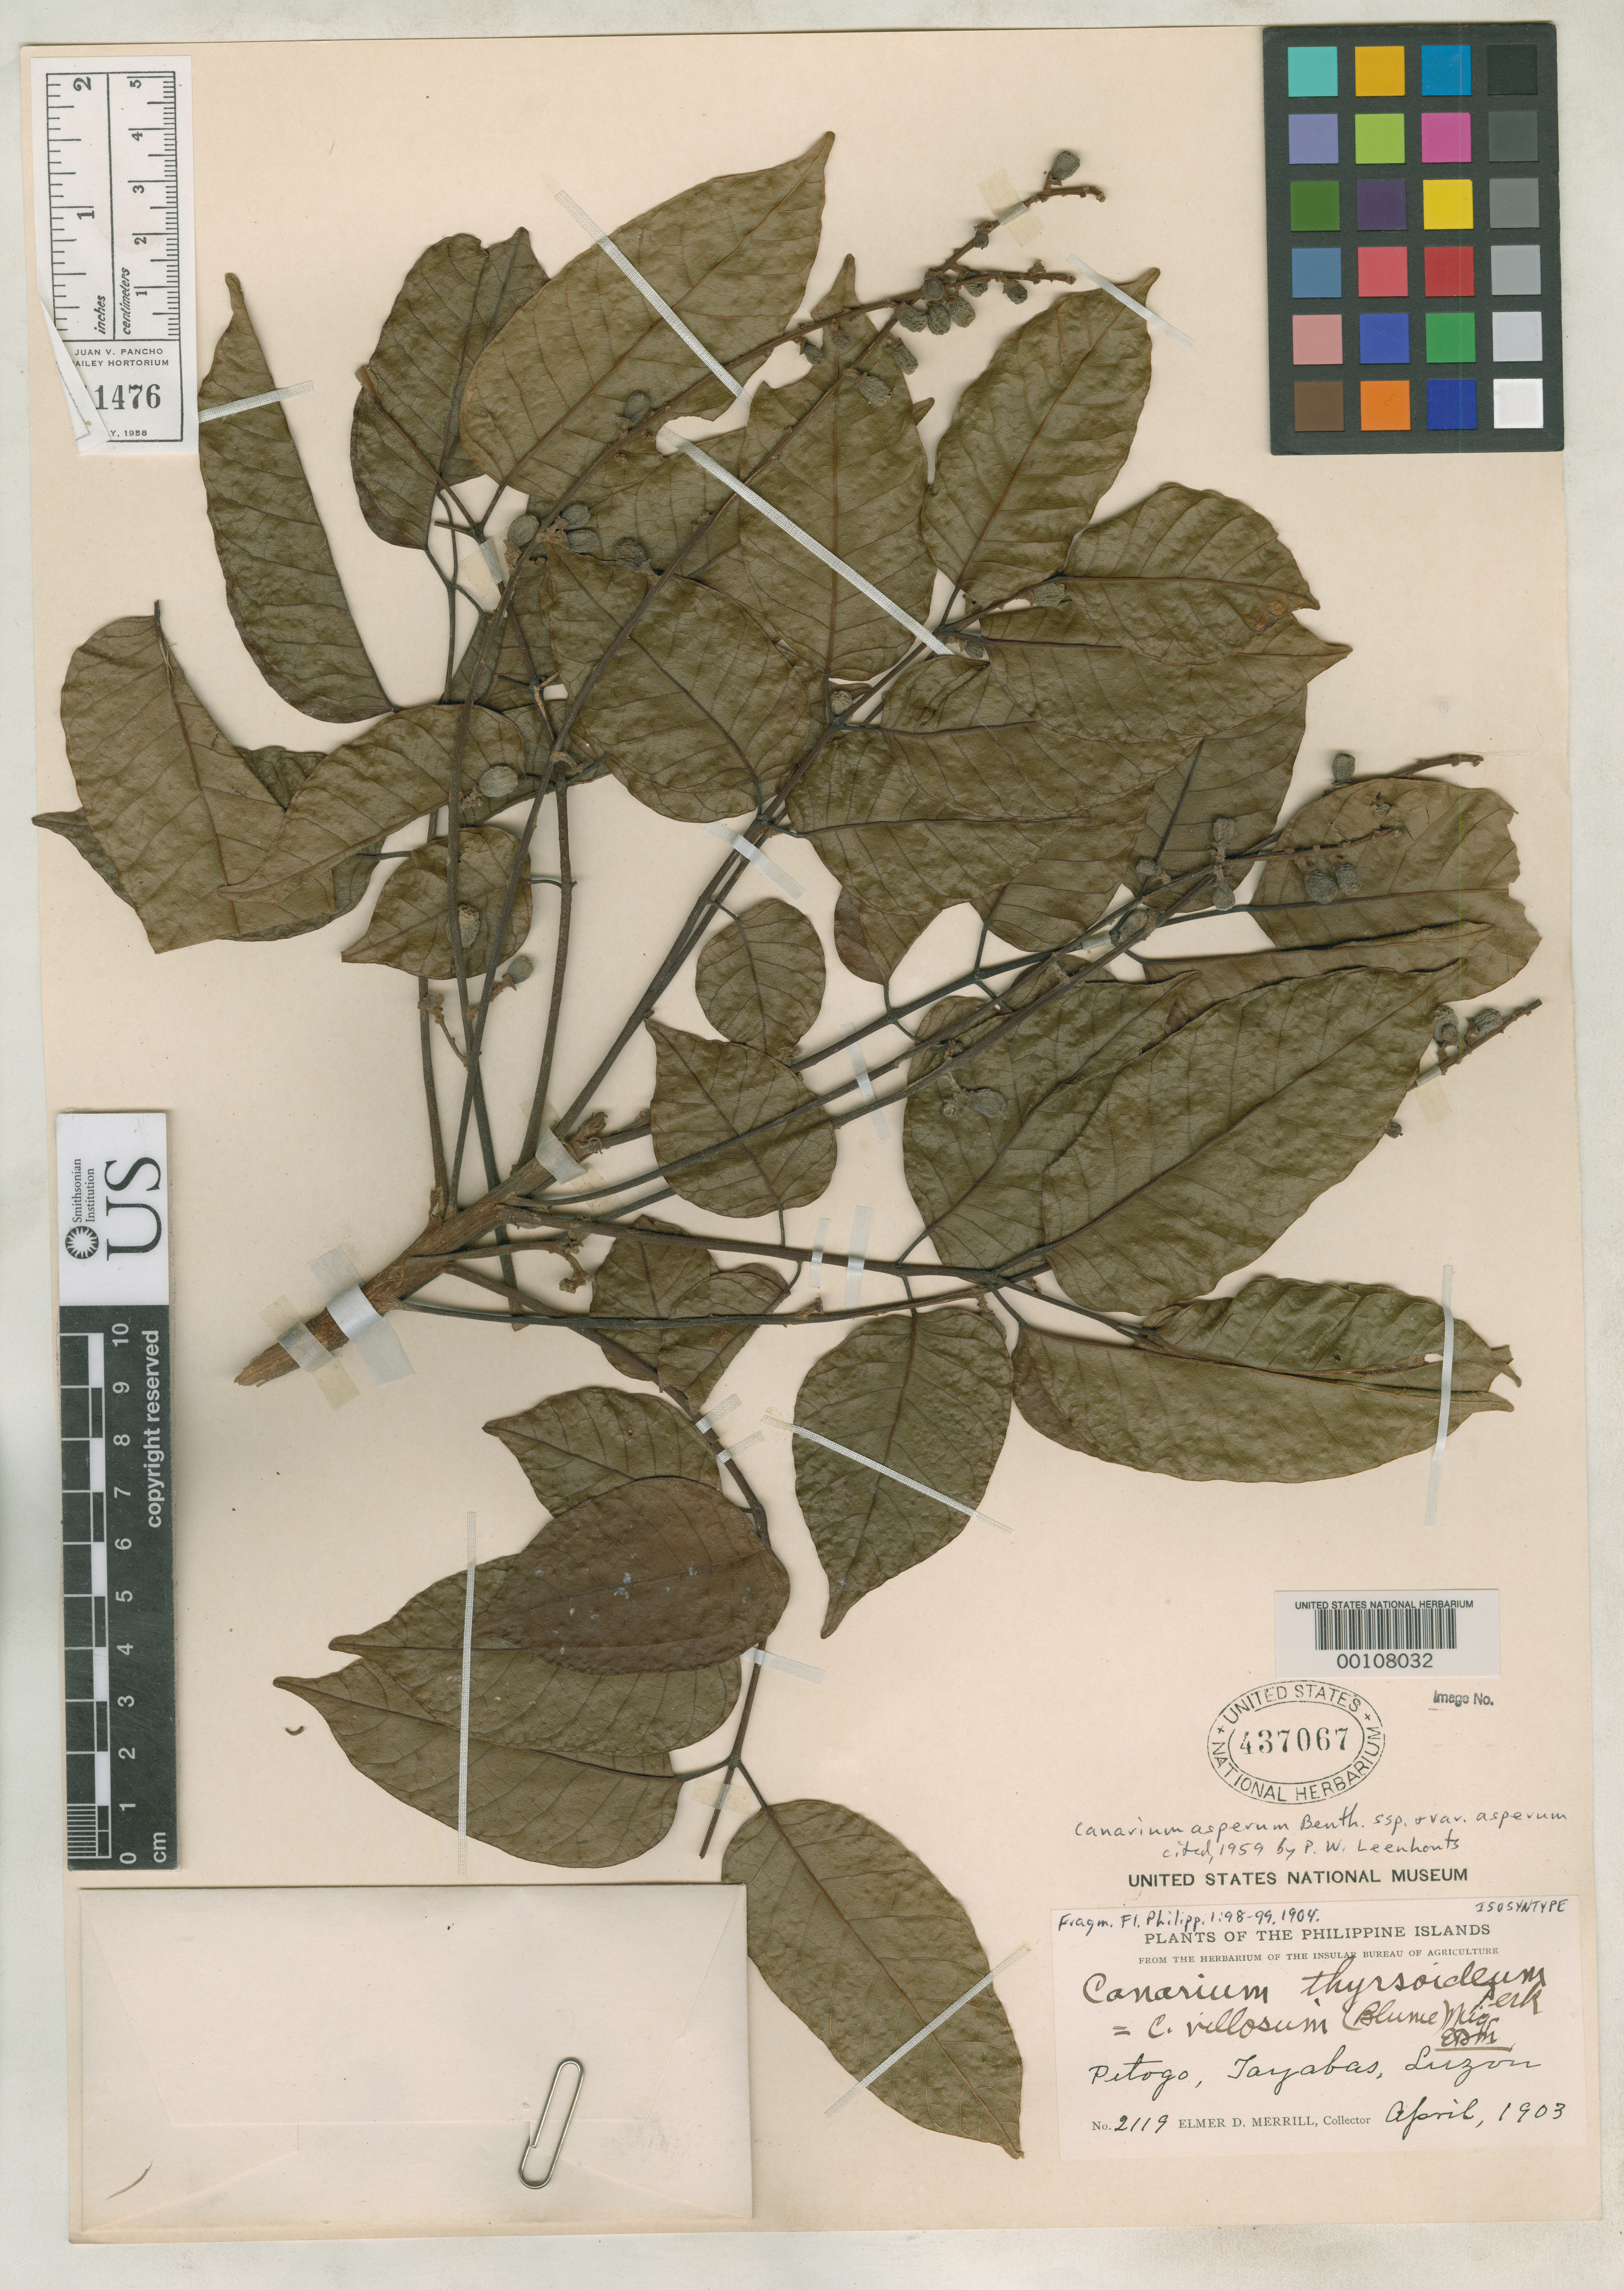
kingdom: Plantae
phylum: Tracheophyta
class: Magnoliopsida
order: Sapindales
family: Burseraceae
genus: Canarium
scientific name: Canarium thyrsoideum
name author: Perkins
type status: Isosyntype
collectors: E. D. Merrill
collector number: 2119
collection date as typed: Apr 1903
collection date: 1903-04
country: Philippines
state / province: Calabarzon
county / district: Quezon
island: Luzon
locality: Petogo. Tayabas.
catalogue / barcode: US 437067